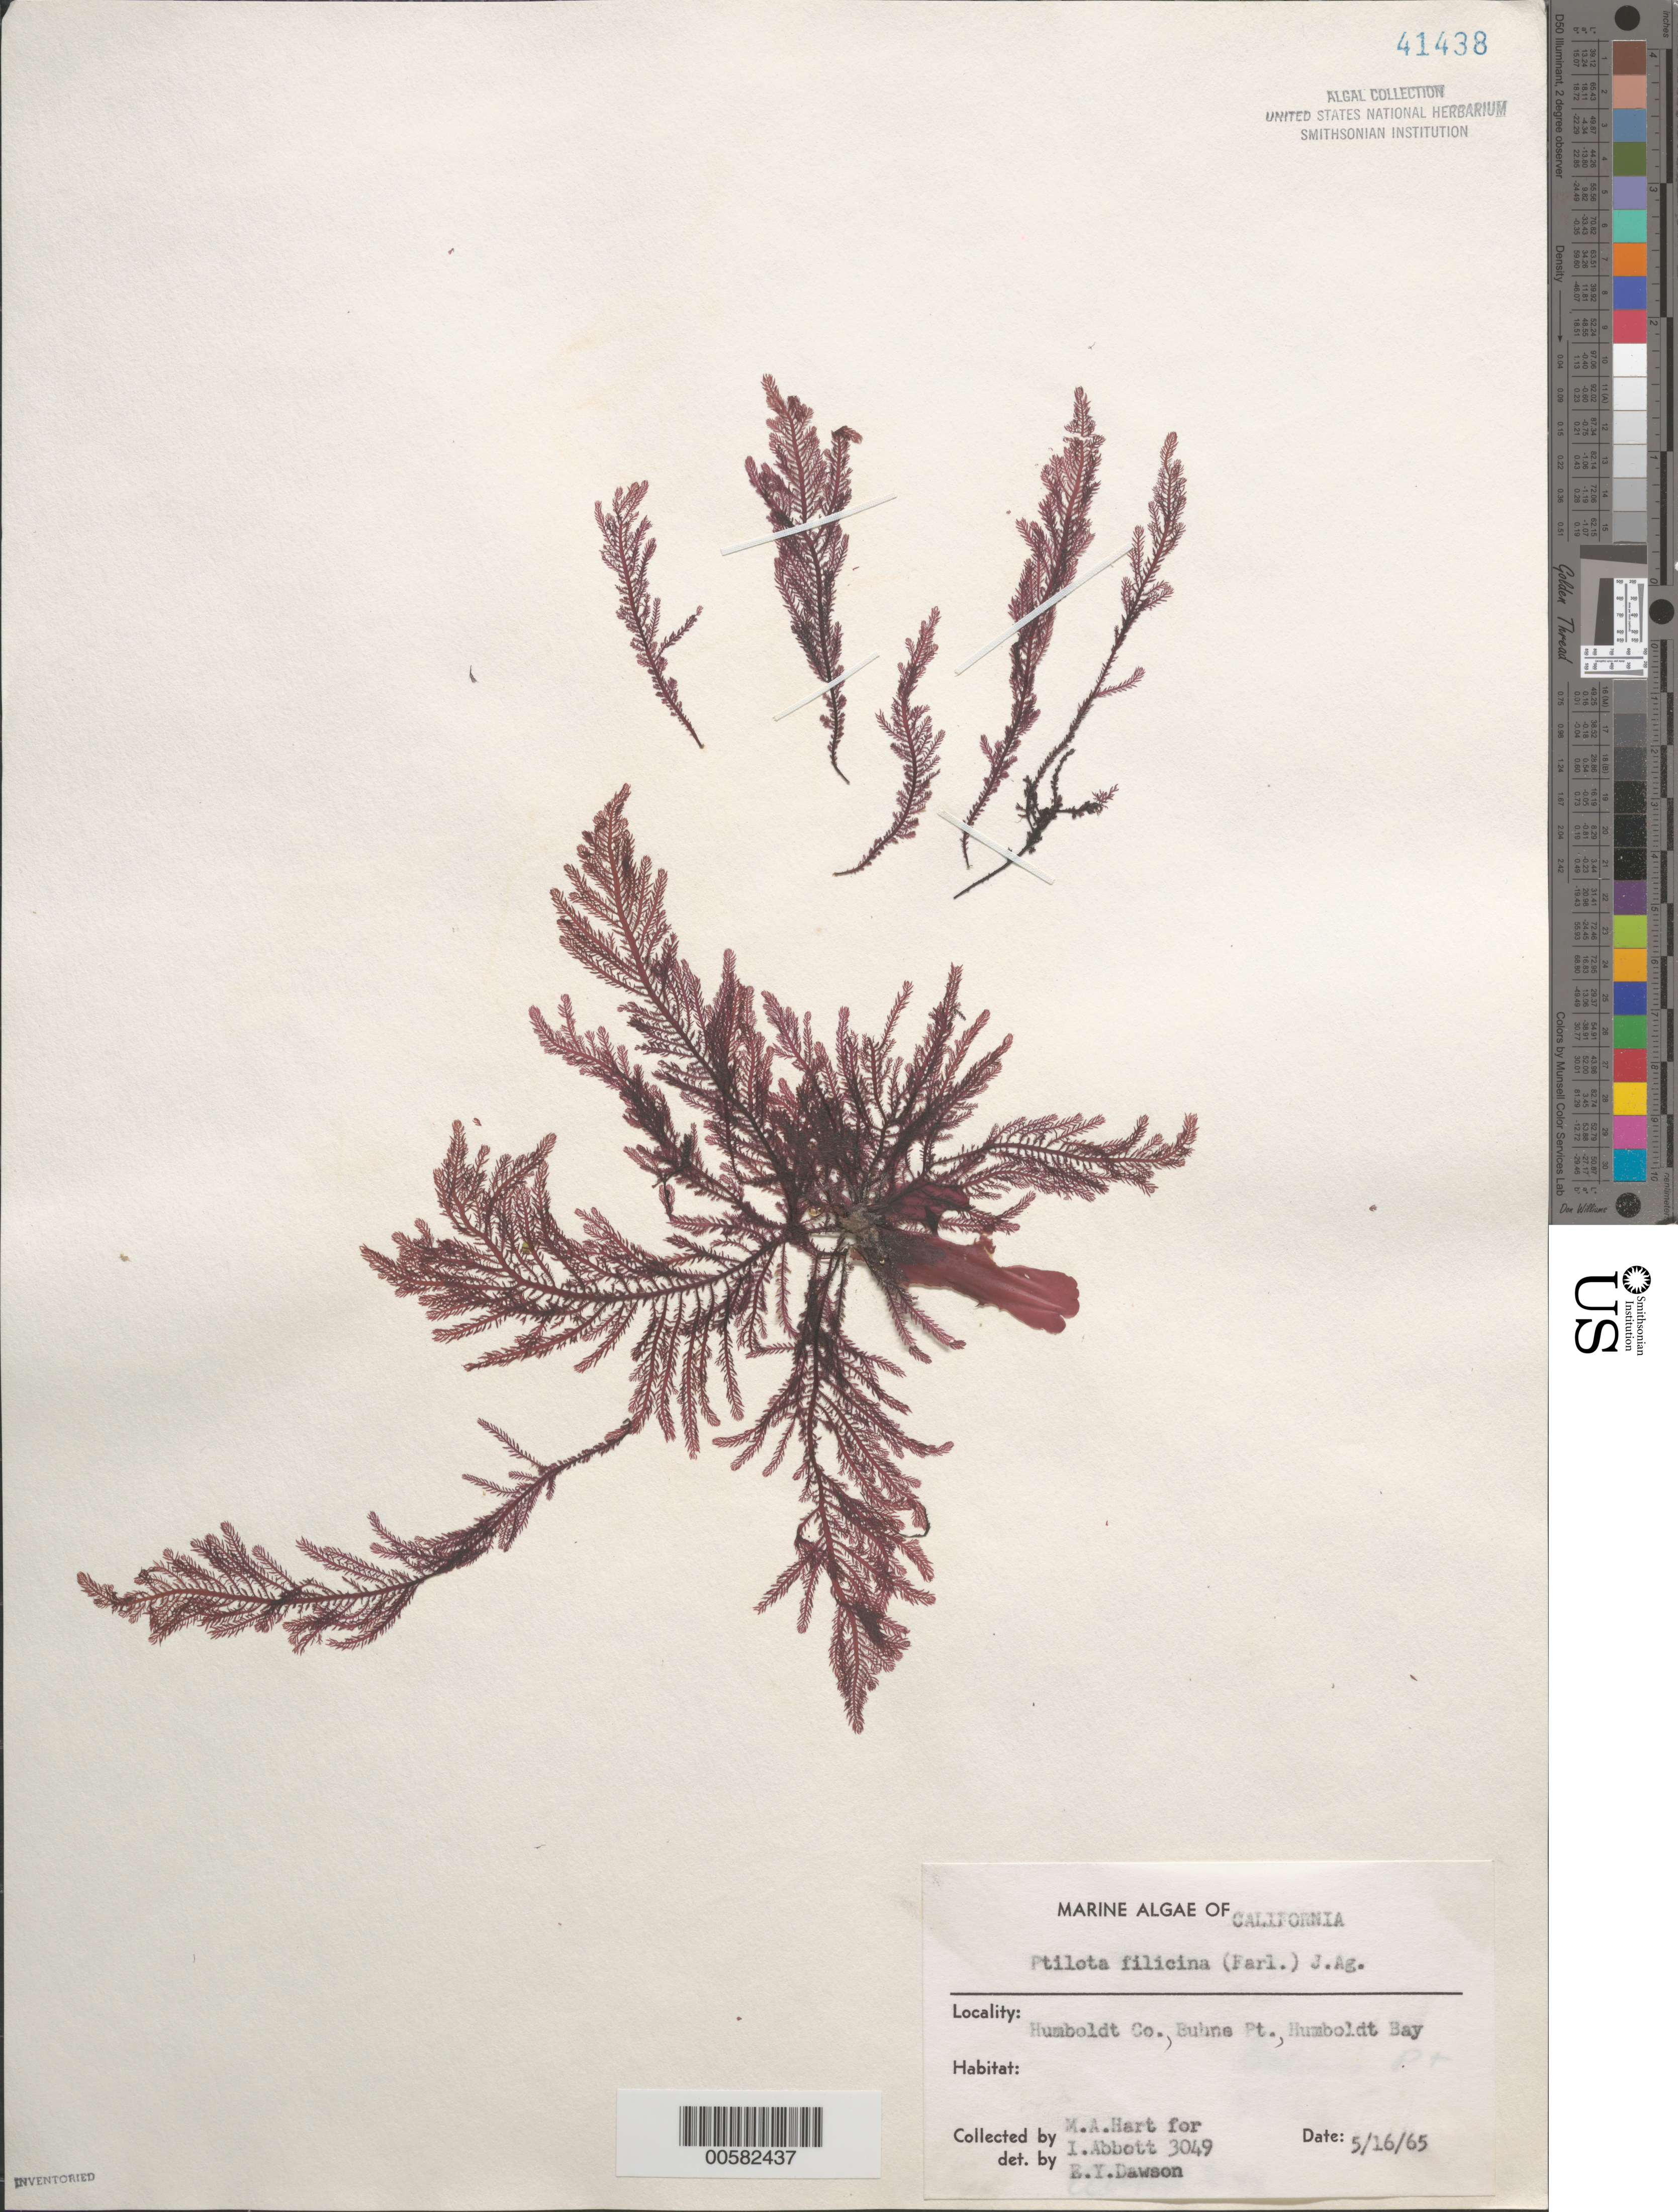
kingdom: Plantae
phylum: Rhodophyta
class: Florideophyceae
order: Ceramiales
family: Wrangeliaceae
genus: Ptilota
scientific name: Ptilota filicina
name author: J. Agardh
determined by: Dawson, E. Y.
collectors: M. A. Hart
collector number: IAA 3049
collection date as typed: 16 May 1965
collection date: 1965-05-16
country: United States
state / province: California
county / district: Humboldt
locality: Buhne Point, Humboldt Bay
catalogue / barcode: US 41438